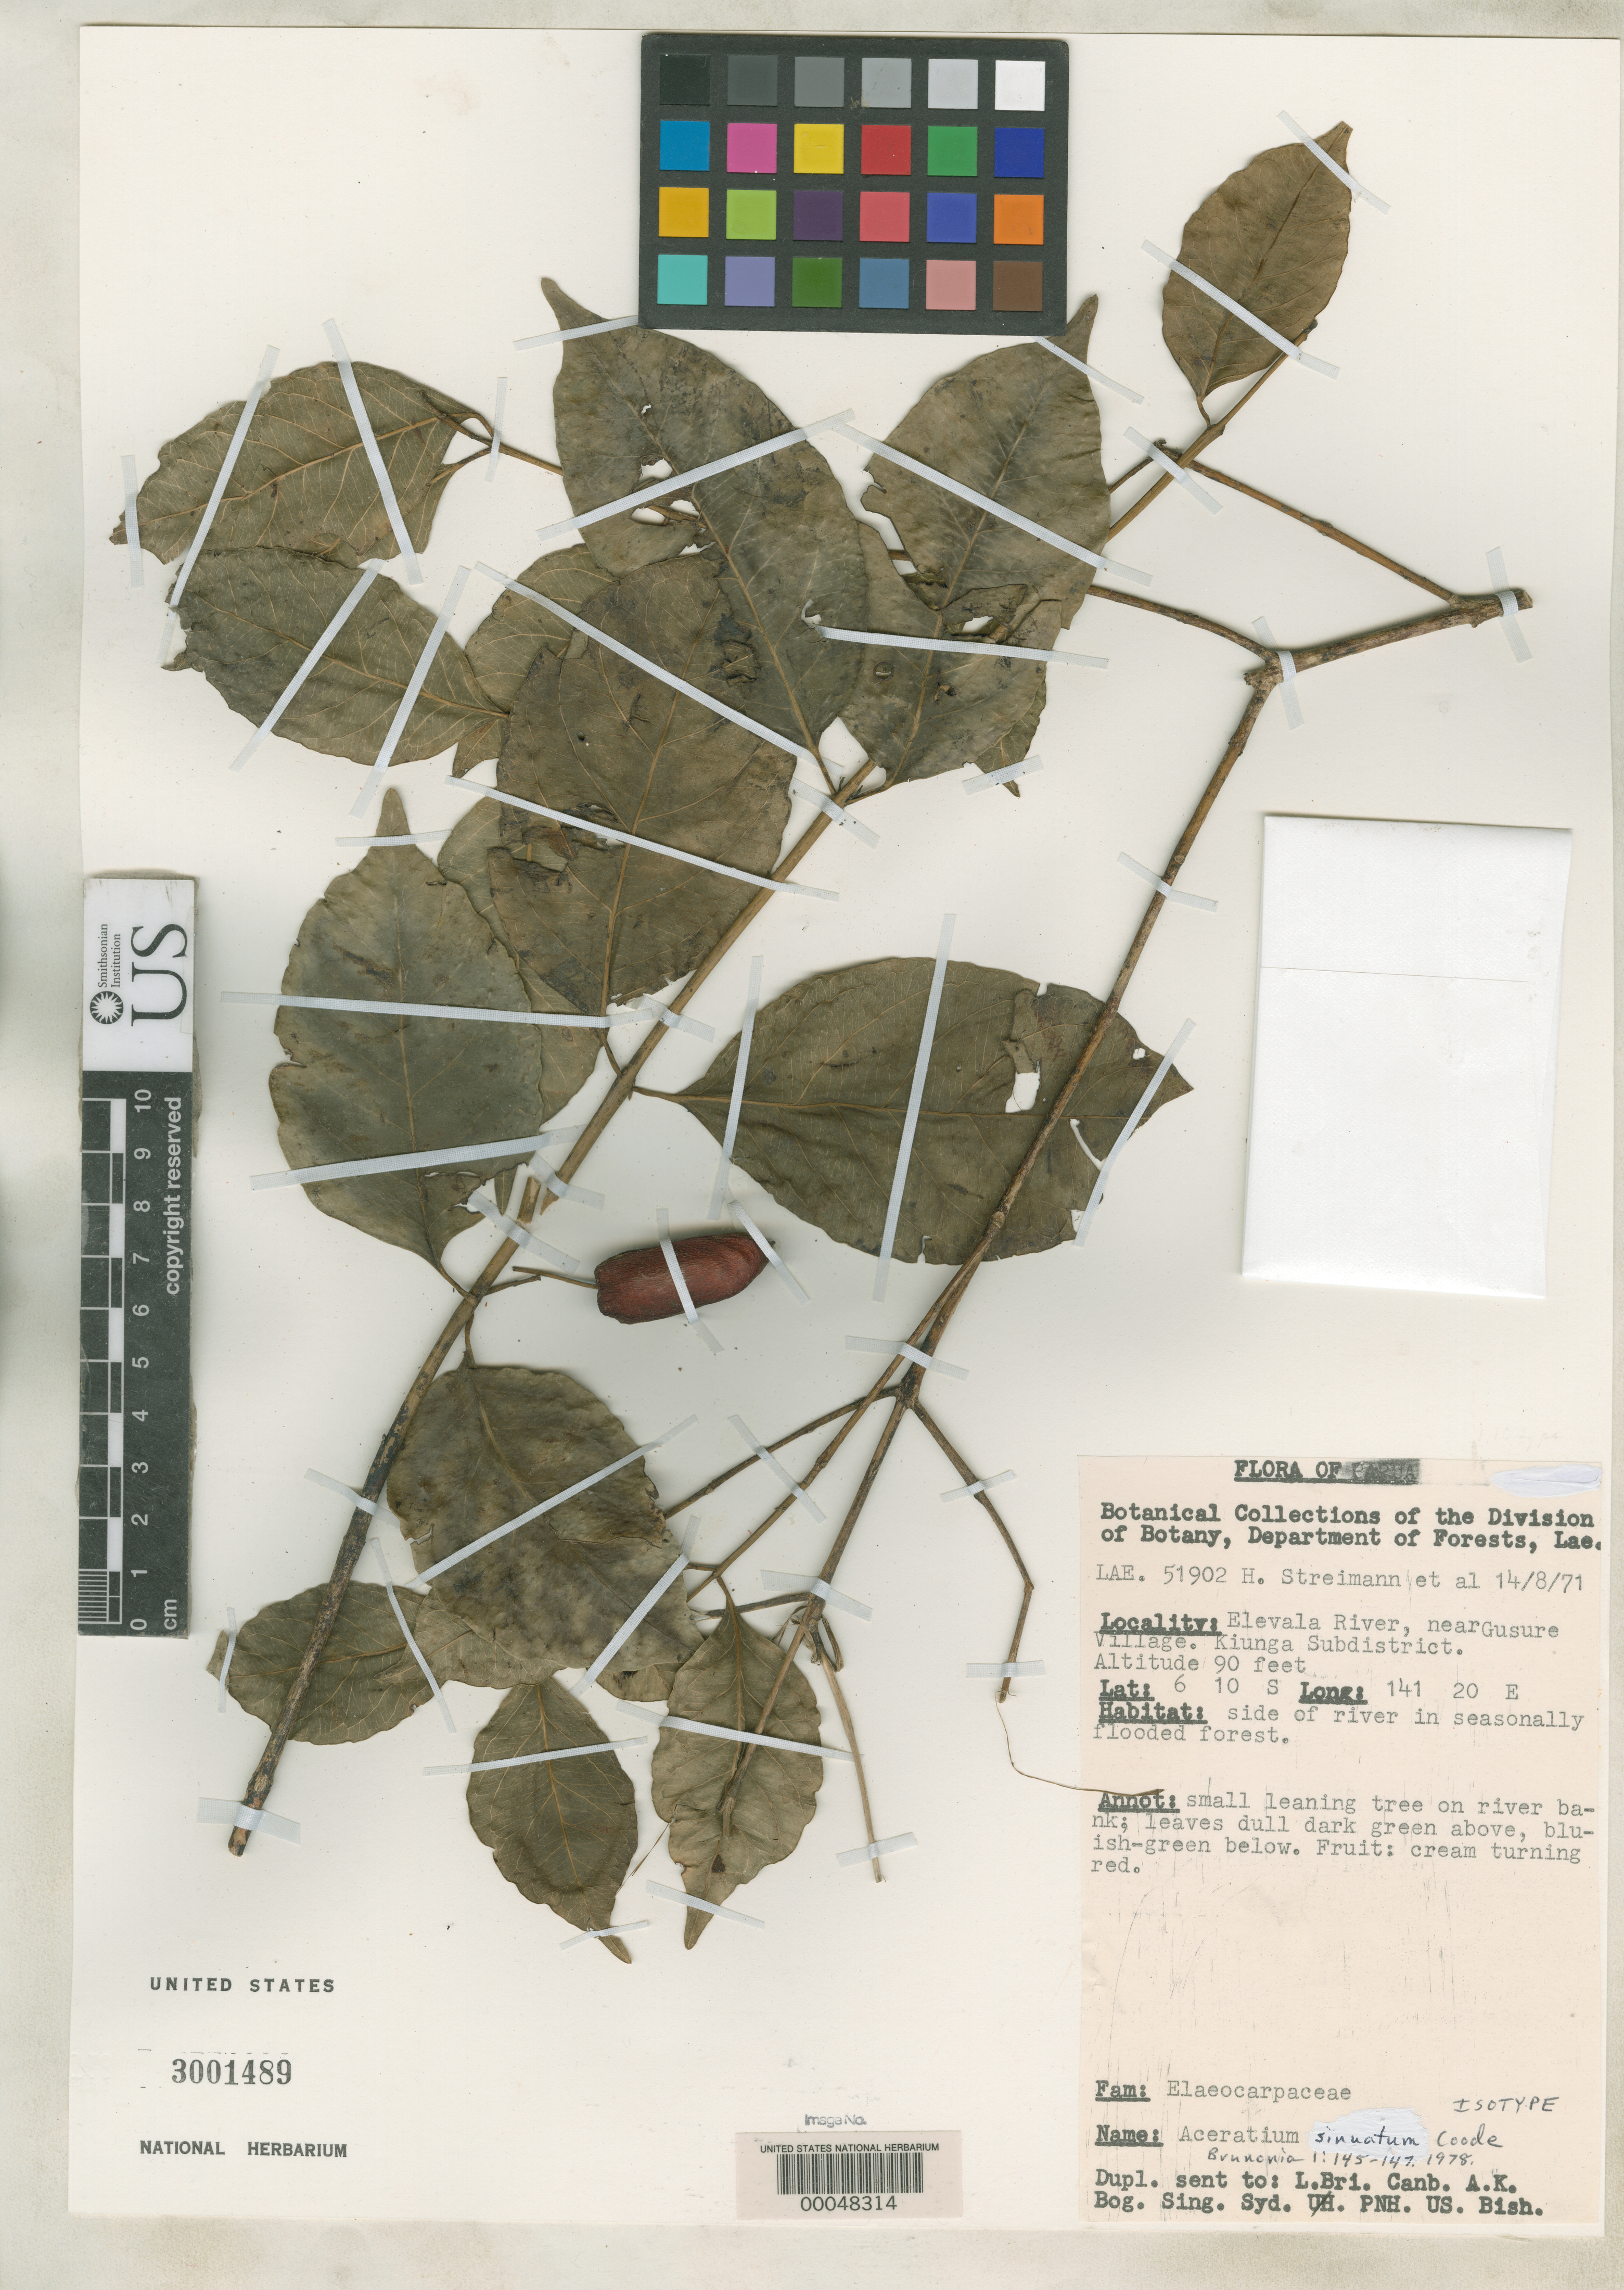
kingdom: Plantae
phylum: Tracheophyta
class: Magnoliopsida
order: Oxalidales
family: Elaeocarpaceae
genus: Aceratium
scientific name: Aceratium sinnuatum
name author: Coode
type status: Isotype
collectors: H. Streimann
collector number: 51902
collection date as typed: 14 Aug 1971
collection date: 1971-08-14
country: Papua New Guinea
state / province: Western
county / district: Kiunga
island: New Guinea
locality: Elevala River, near Gusure village. Kiunga subdist.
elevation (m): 27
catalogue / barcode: US 3001489